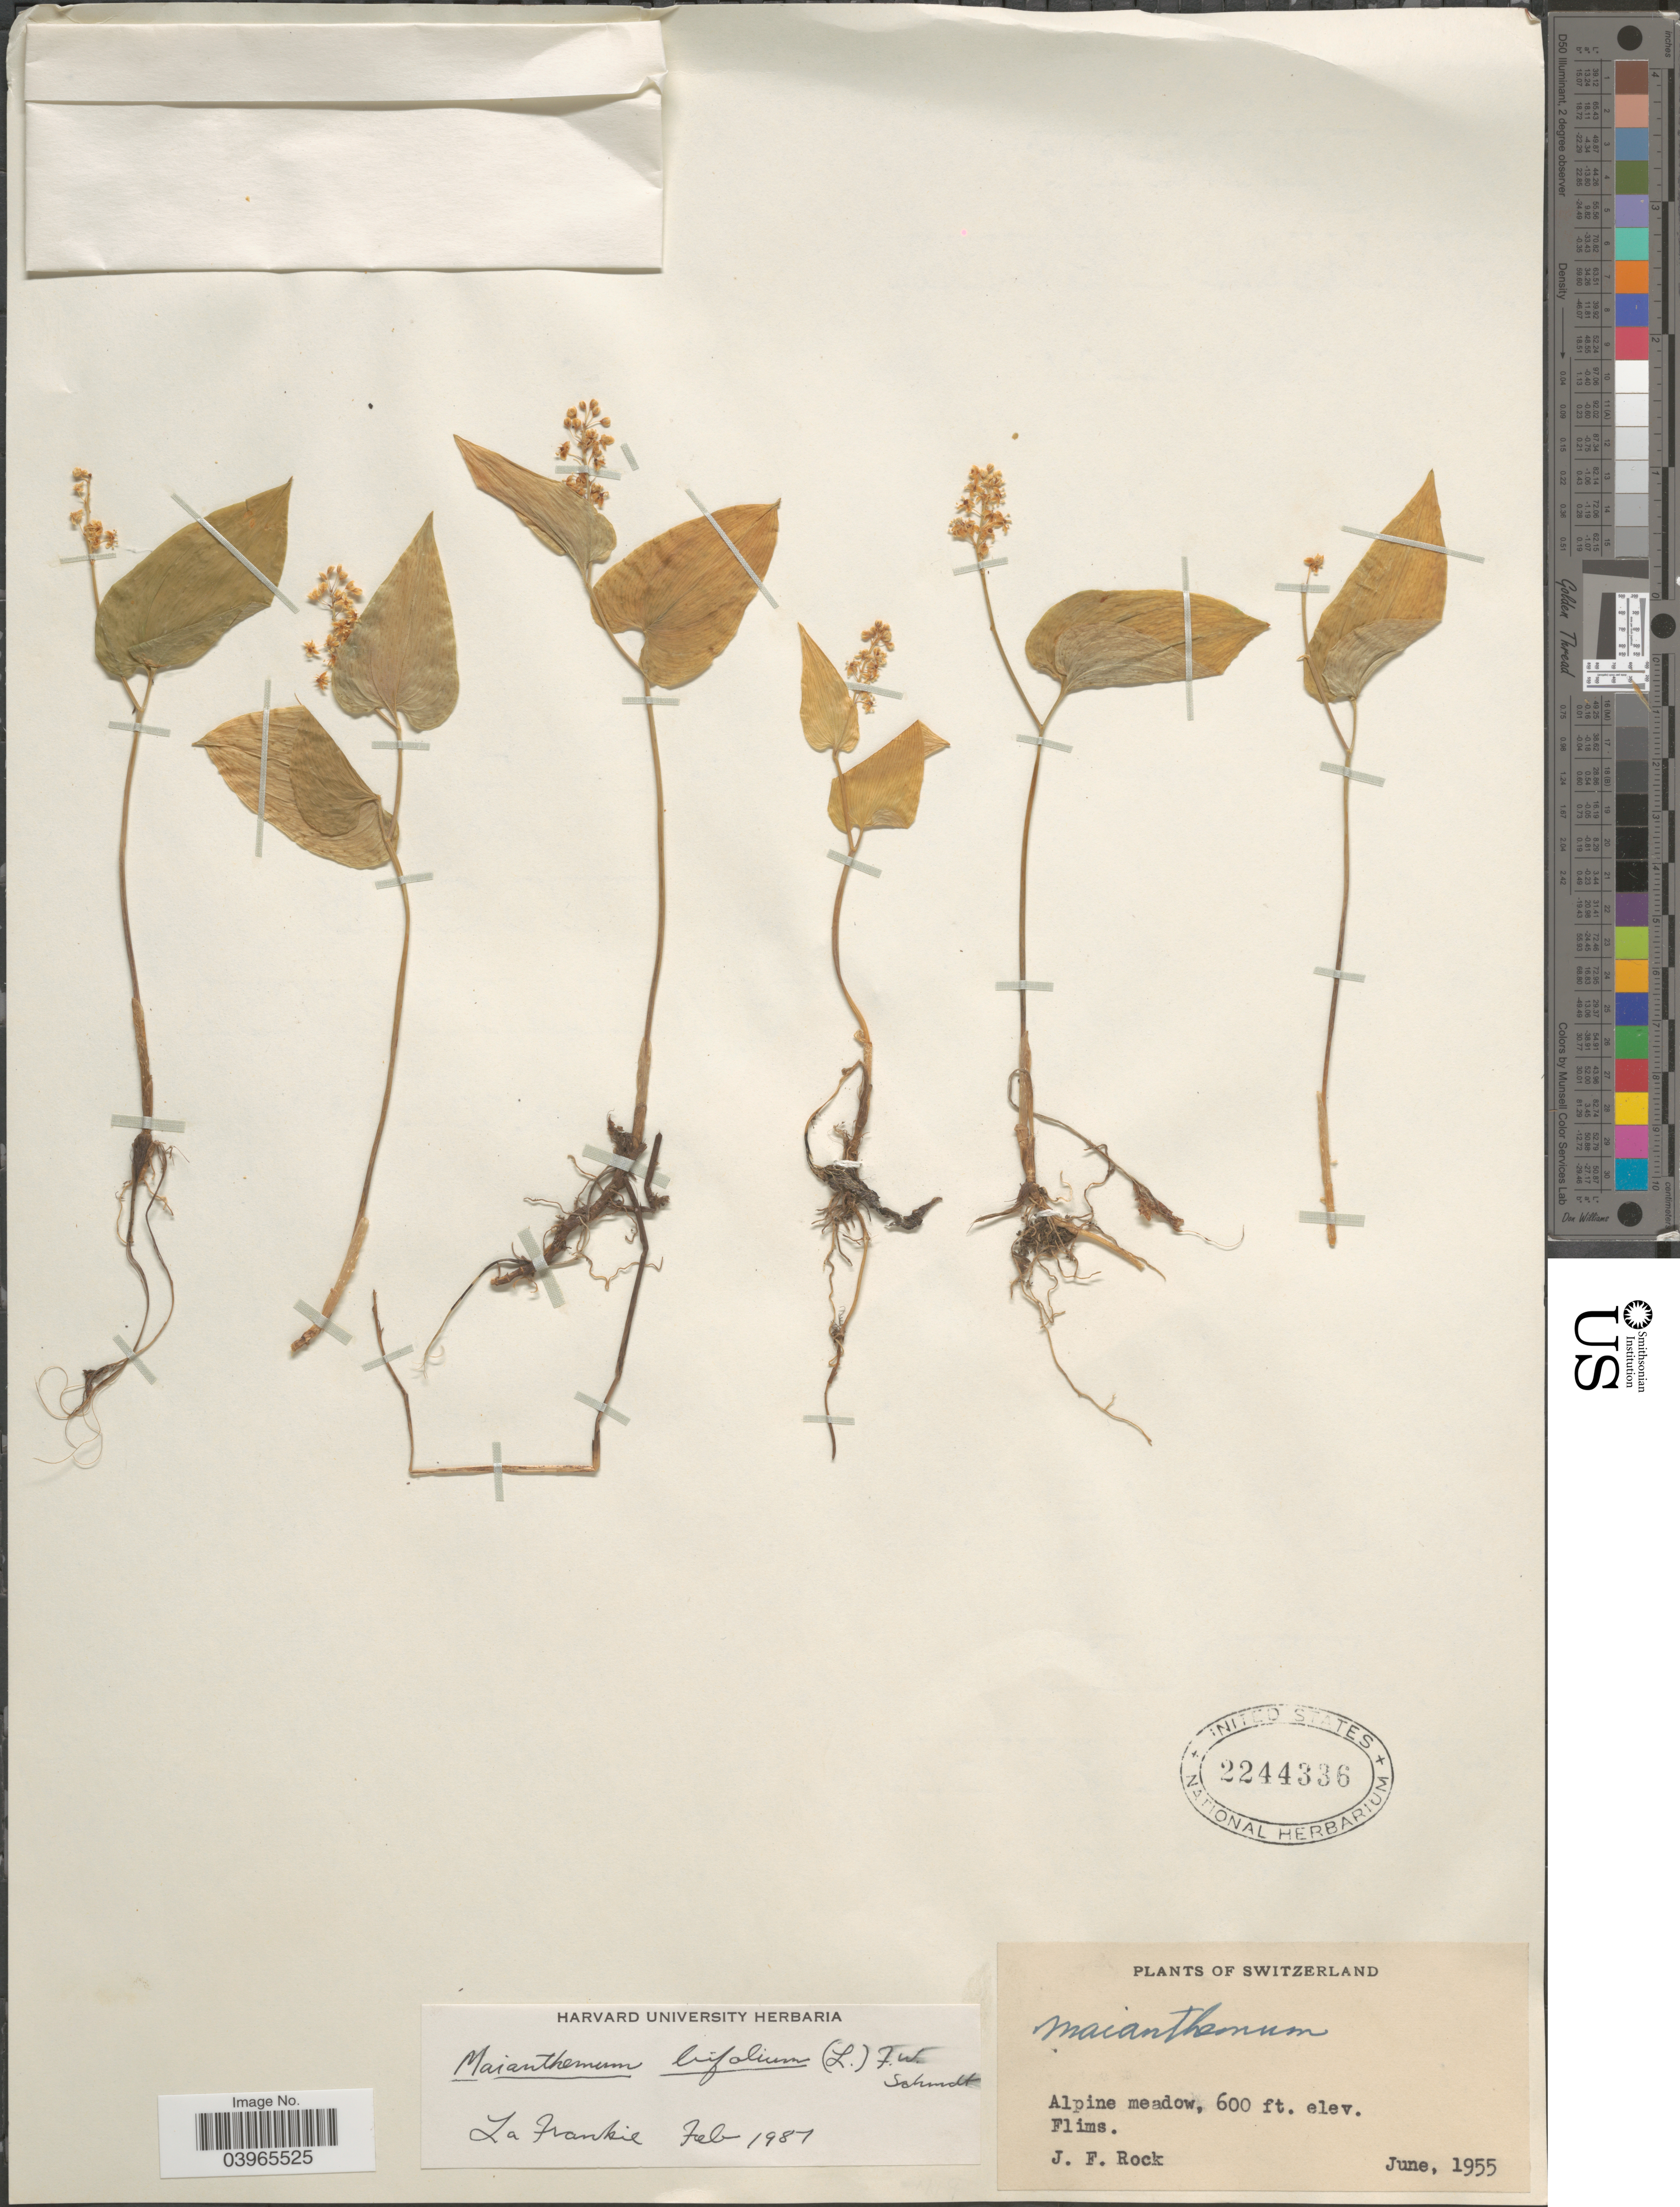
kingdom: Plantae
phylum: Tracheophyta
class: Liliopsida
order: Asparagales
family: Asparagaceae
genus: Maianthemum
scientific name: Maianthemum bifolium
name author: (L.) F.W. Schmidt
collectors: J. Rock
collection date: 1955-06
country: Switzerland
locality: Flims.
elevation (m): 183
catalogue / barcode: US 2244336